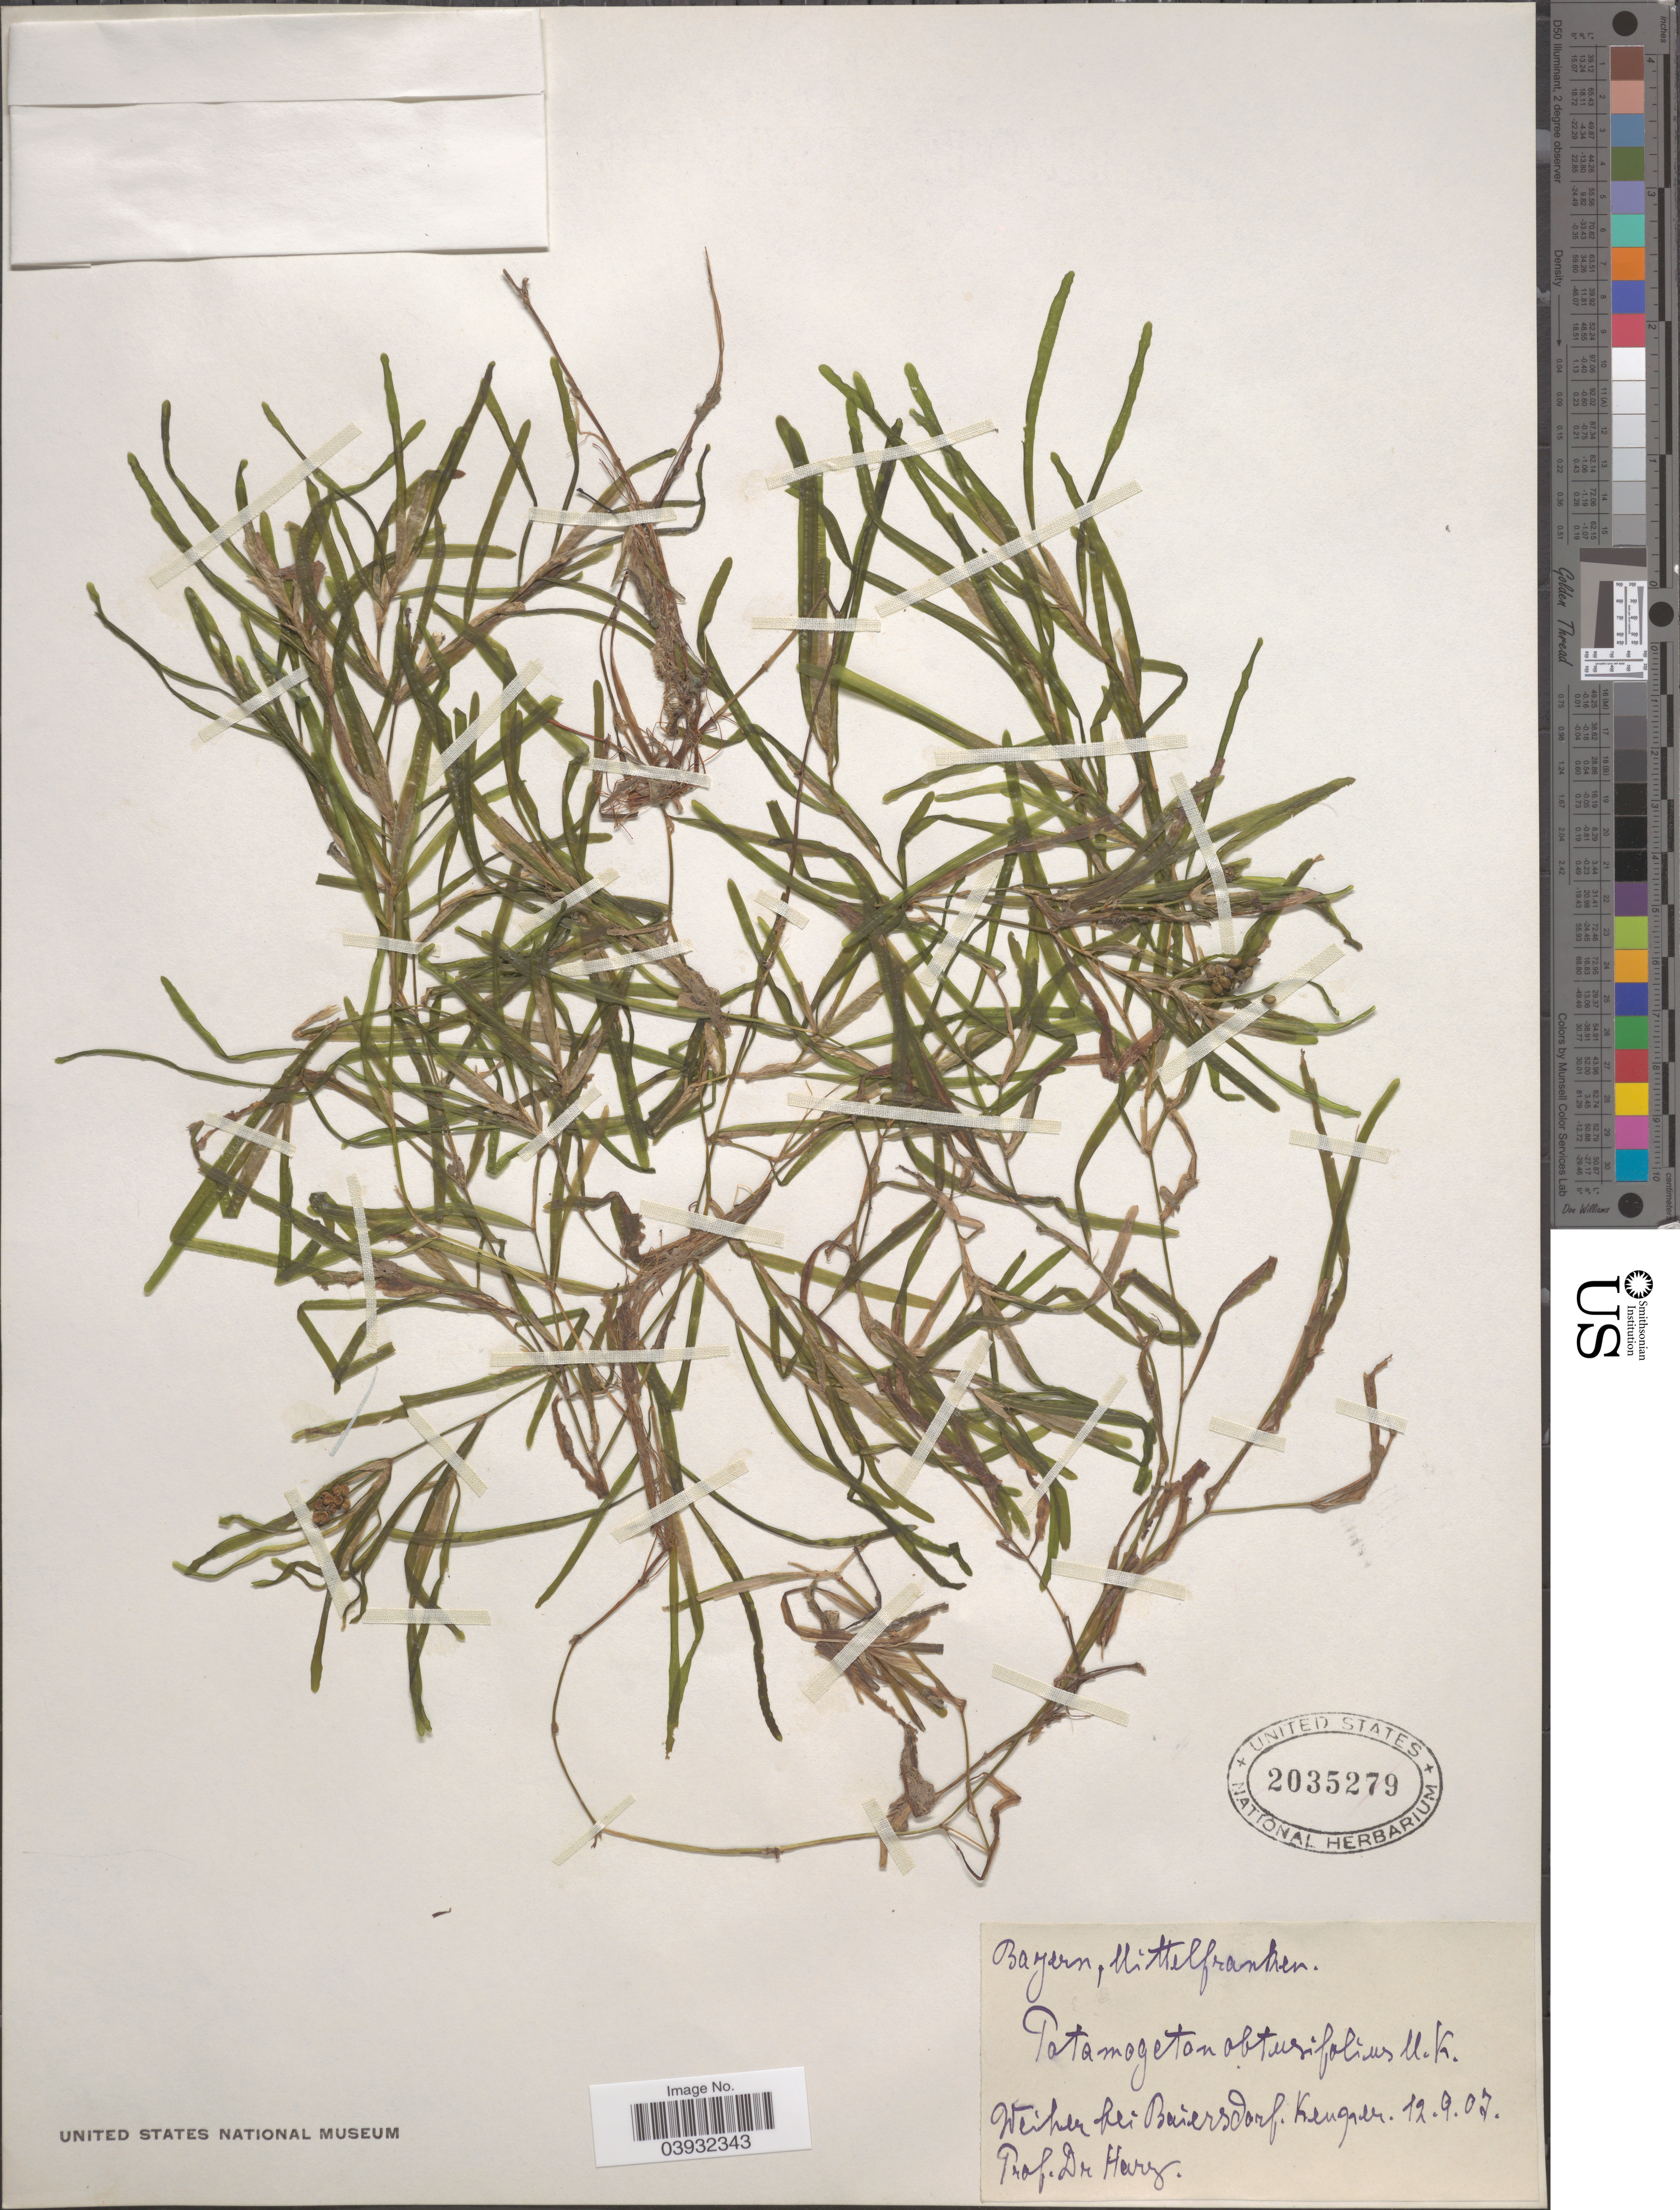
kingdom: Plantae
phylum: Tracheophyta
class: Liliopsida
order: Alismatales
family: Potamogetonaceae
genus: Potamogeton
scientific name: Potamogeton obtusifolius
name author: Mert. & W.D.J. Koch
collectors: -. Harz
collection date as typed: Transcribed d/m/y: 12/9/7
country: Germany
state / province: Bayern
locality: Uittelfranken. Weiher bei Baiersdorf. Keuguer. [interpreted]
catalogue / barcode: US 2035279